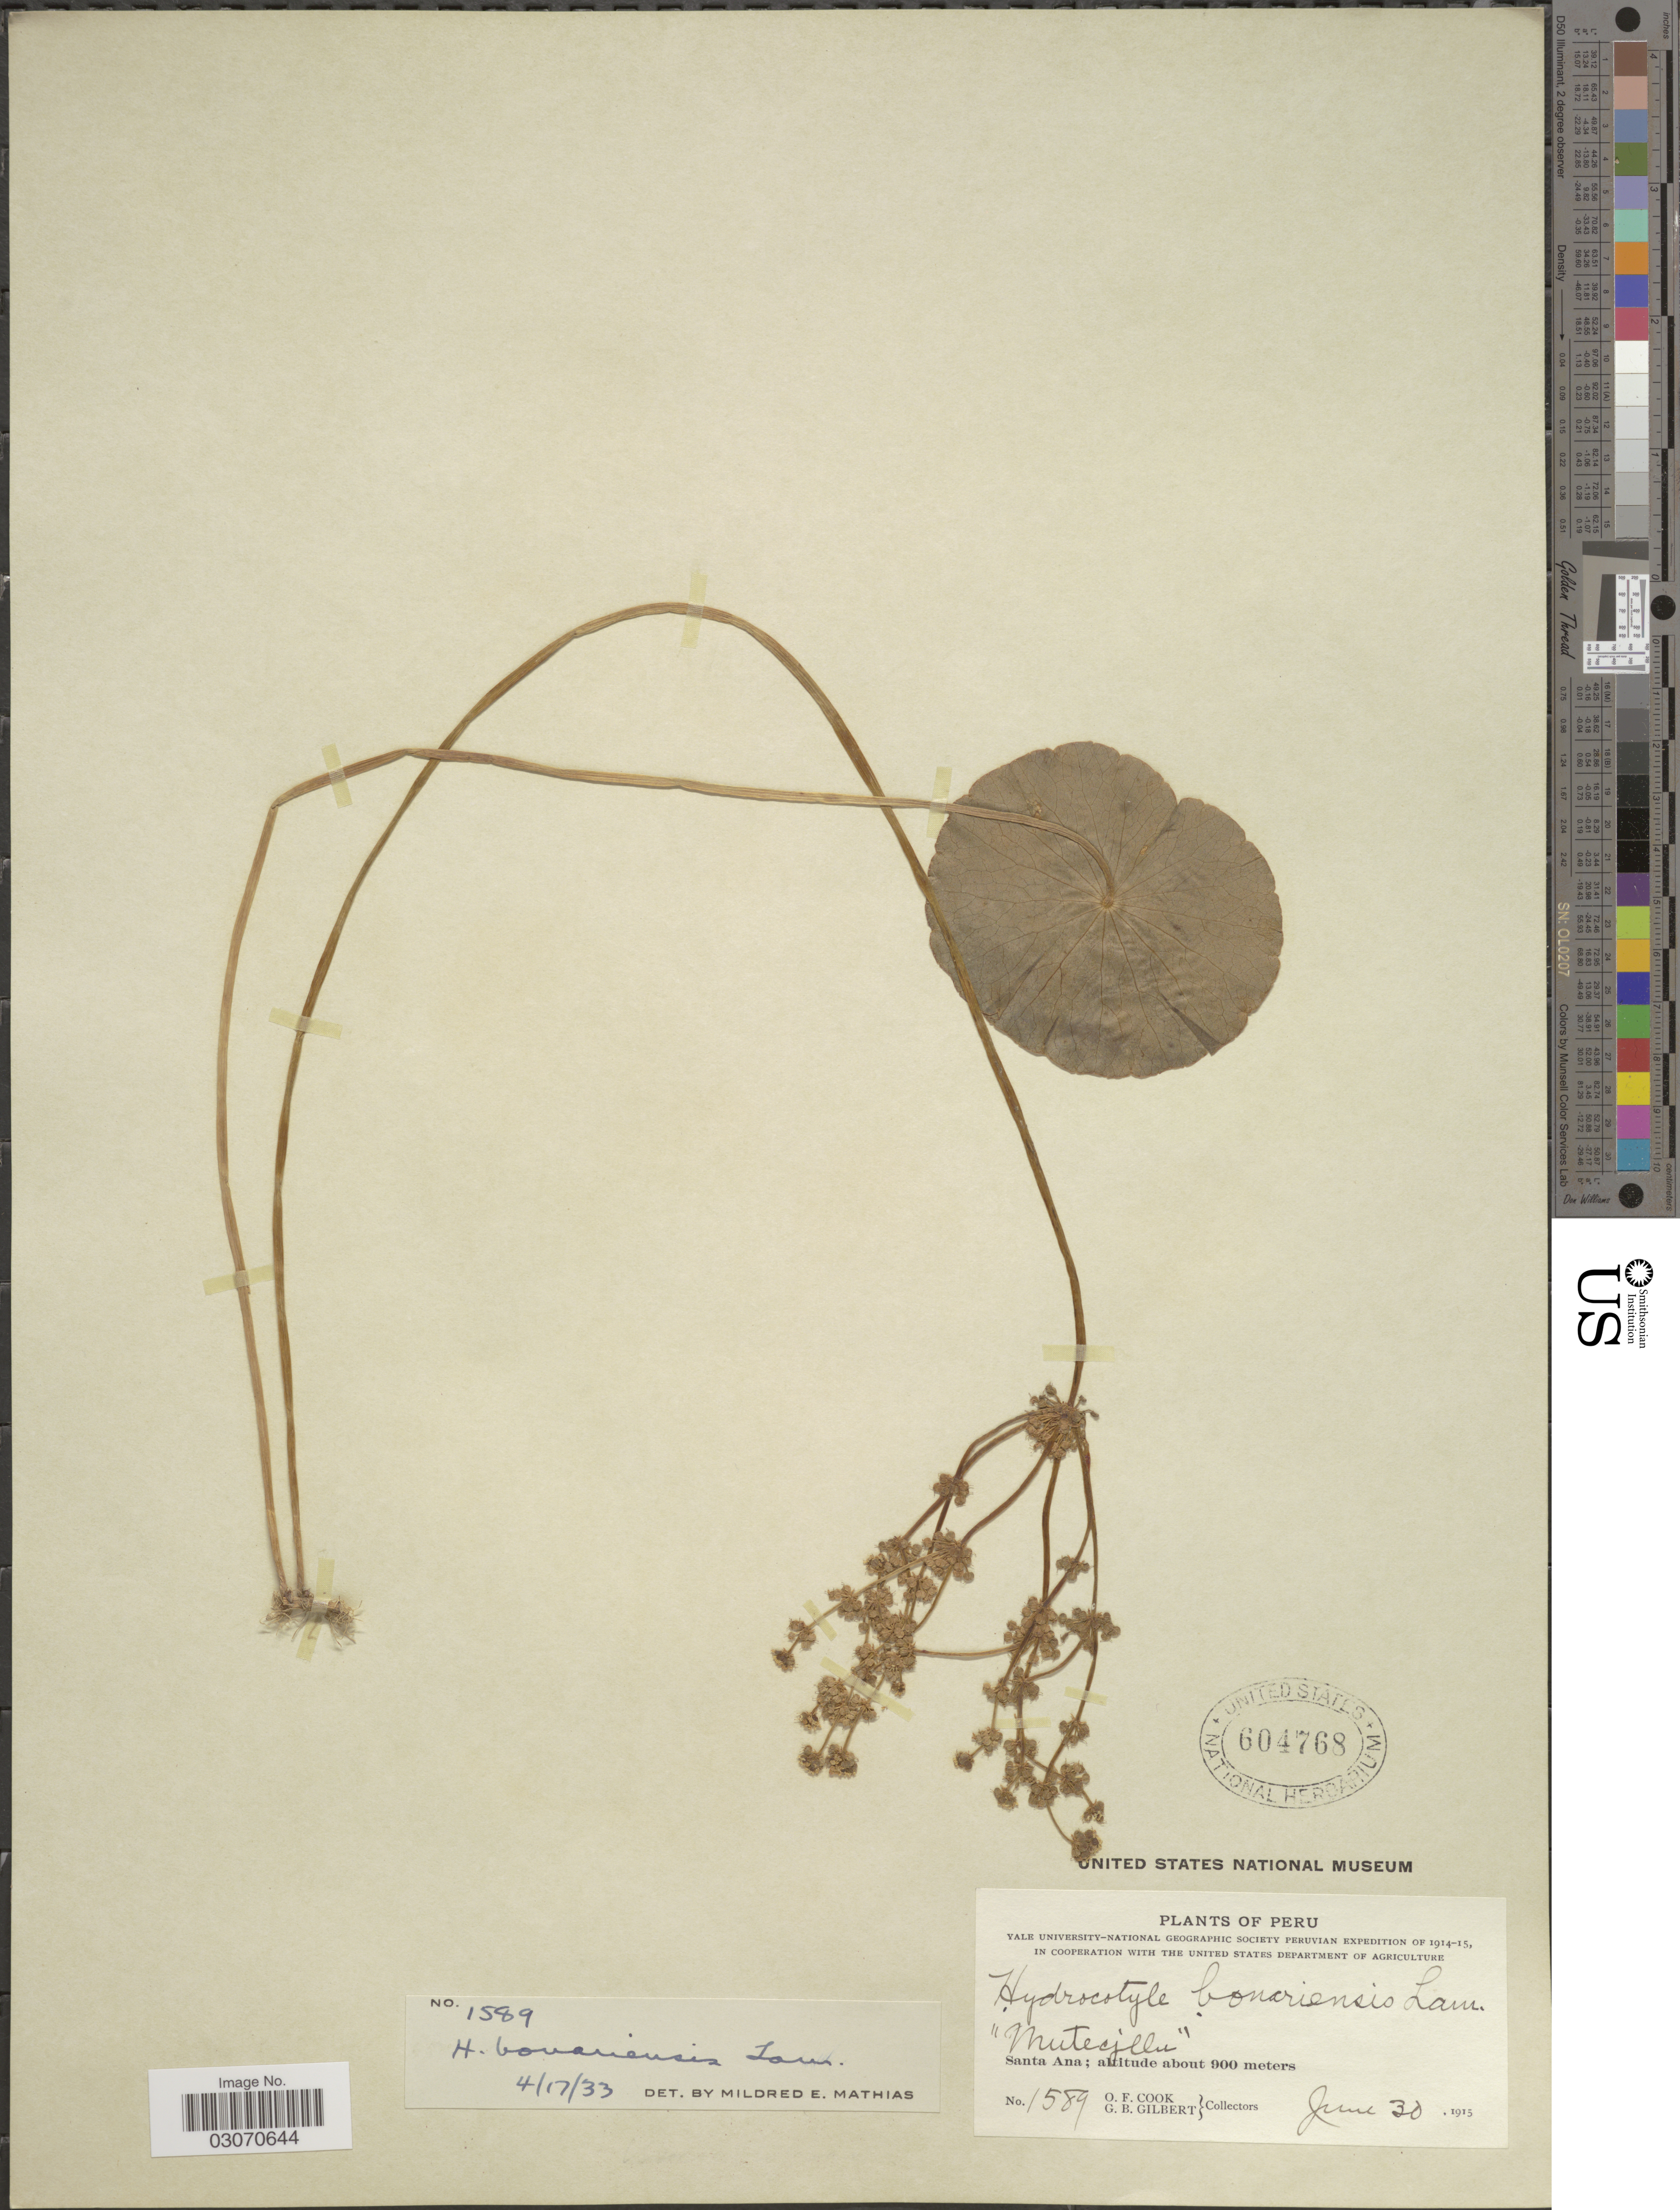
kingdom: Plantae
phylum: Tracheophyta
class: Magnoliopsida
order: Apiales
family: Araliaceae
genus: Hydrocotyle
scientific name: Hydrocotyle bonariensis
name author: Lam.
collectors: O. F. Cook & G. B. Gilbert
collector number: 1589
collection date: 1915-06-30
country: Peru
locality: Santa Ana.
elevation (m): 900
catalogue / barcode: US 604768